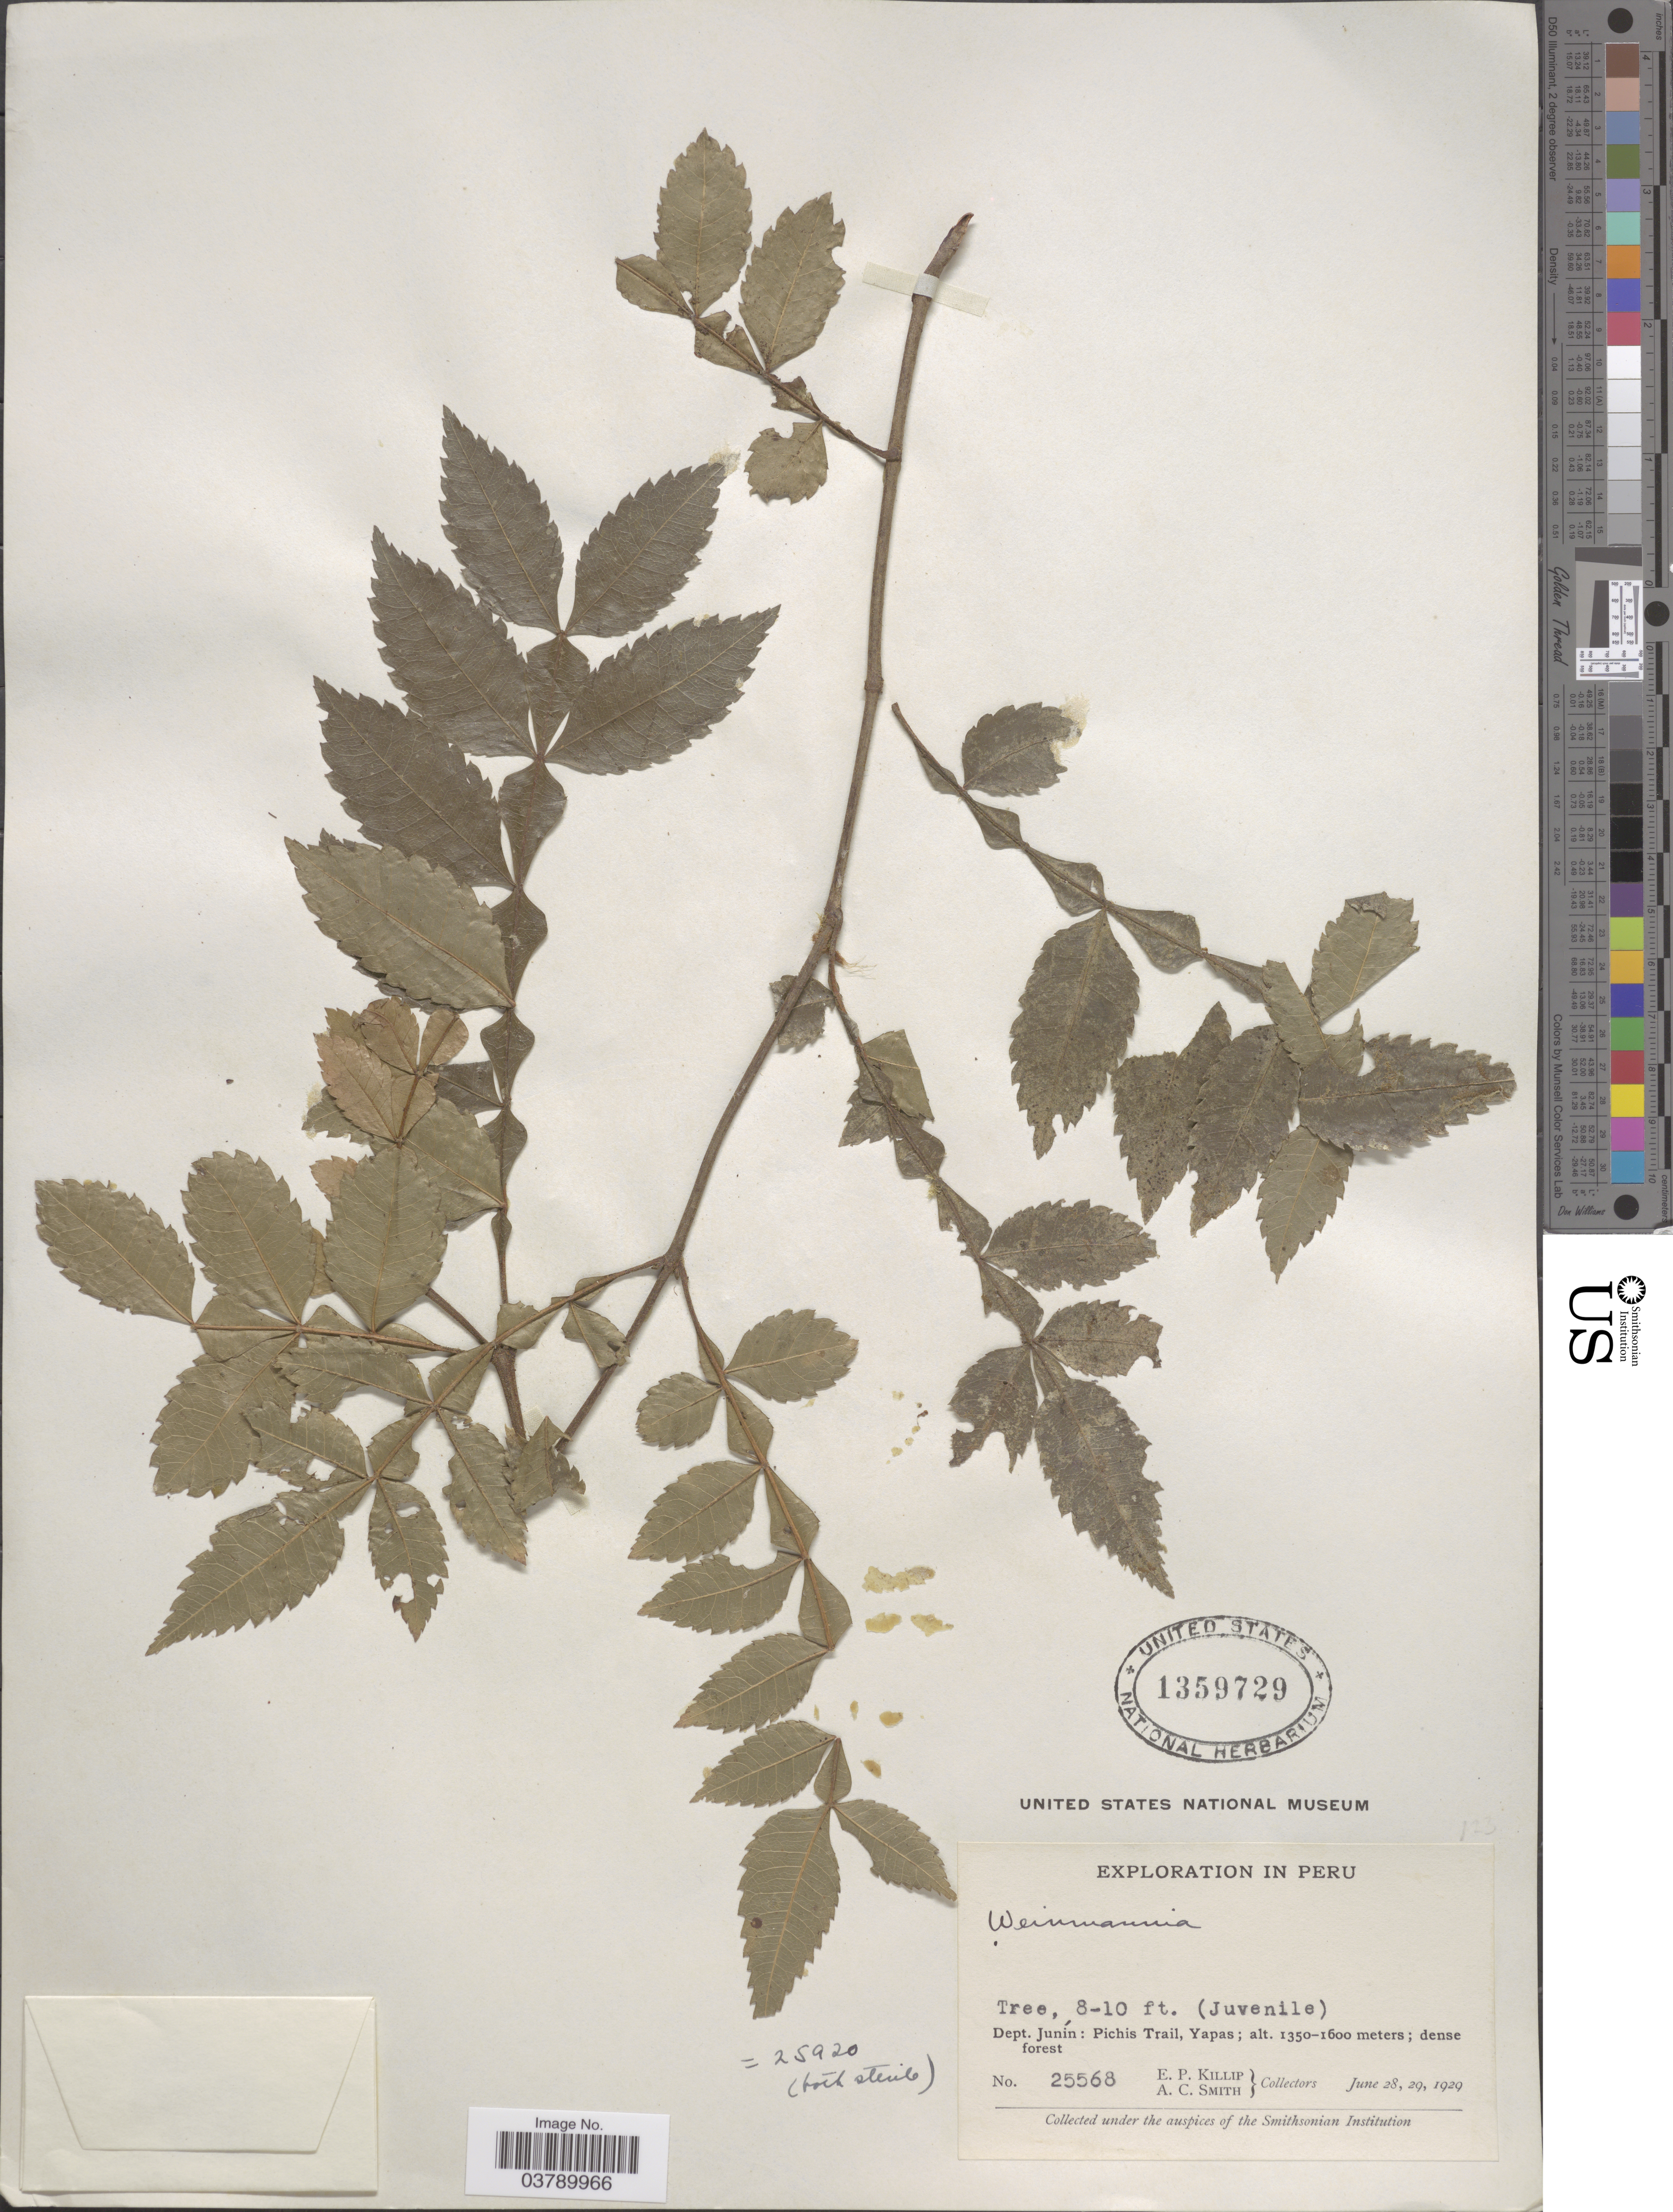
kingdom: Plantae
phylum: Tracheophyta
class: Magnoliopsida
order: Oxalidales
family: Cunoniaceae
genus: Weinmannia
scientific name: Weinmannia sp.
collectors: E. P. Killip & A. C. Smith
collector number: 25568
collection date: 1929-06-28/1929-06-29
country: Peru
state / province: Junín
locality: Dept. Junín: Pichis Trail, Yapas.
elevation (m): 1350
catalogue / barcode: US 1359729